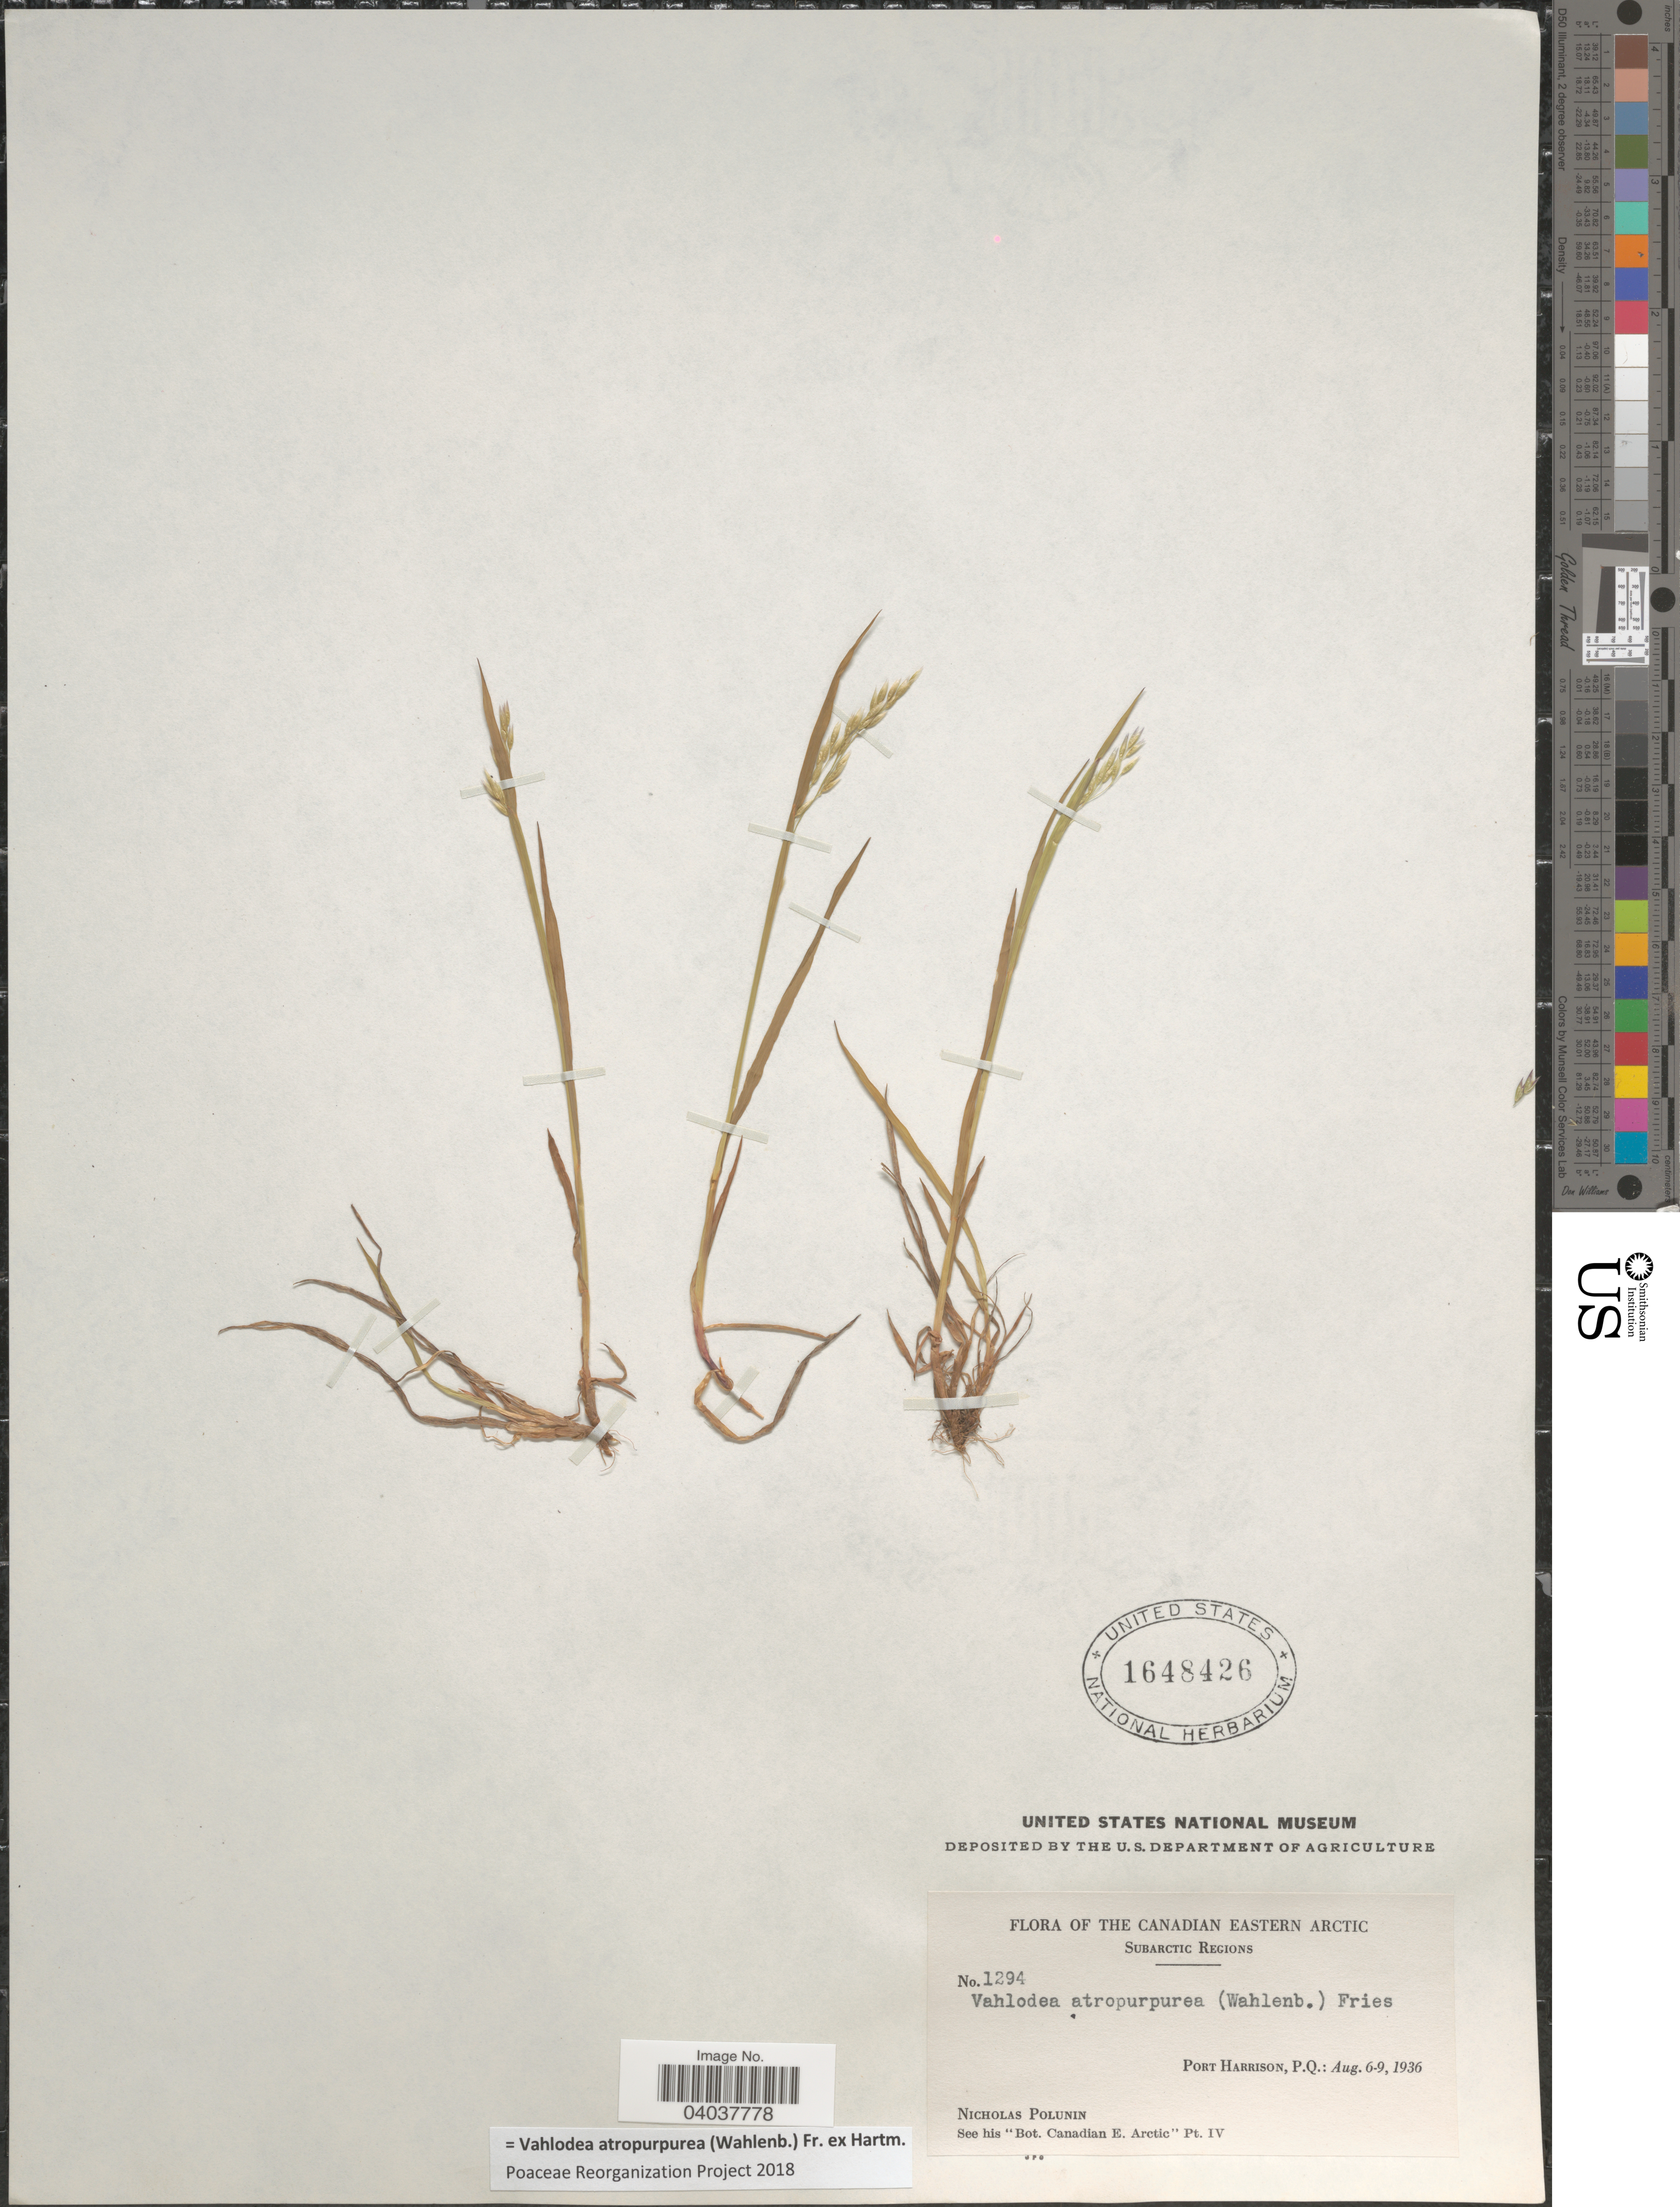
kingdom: Plantae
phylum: Tracheophyta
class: Liliopsida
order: Poales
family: Poaceae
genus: Vahlodea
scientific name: Vahlodea atropurpurea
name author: (Wahlenb.) Fr. ex Hartm.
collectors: N. V. Polunin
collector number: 1294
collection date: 1936-08-06/1936-08-09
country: Canada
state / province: Quebec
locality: The Canadian Eastern Arctic. Subarctic Regions. Port Harrison, P.Q.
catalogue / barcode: US 1648426